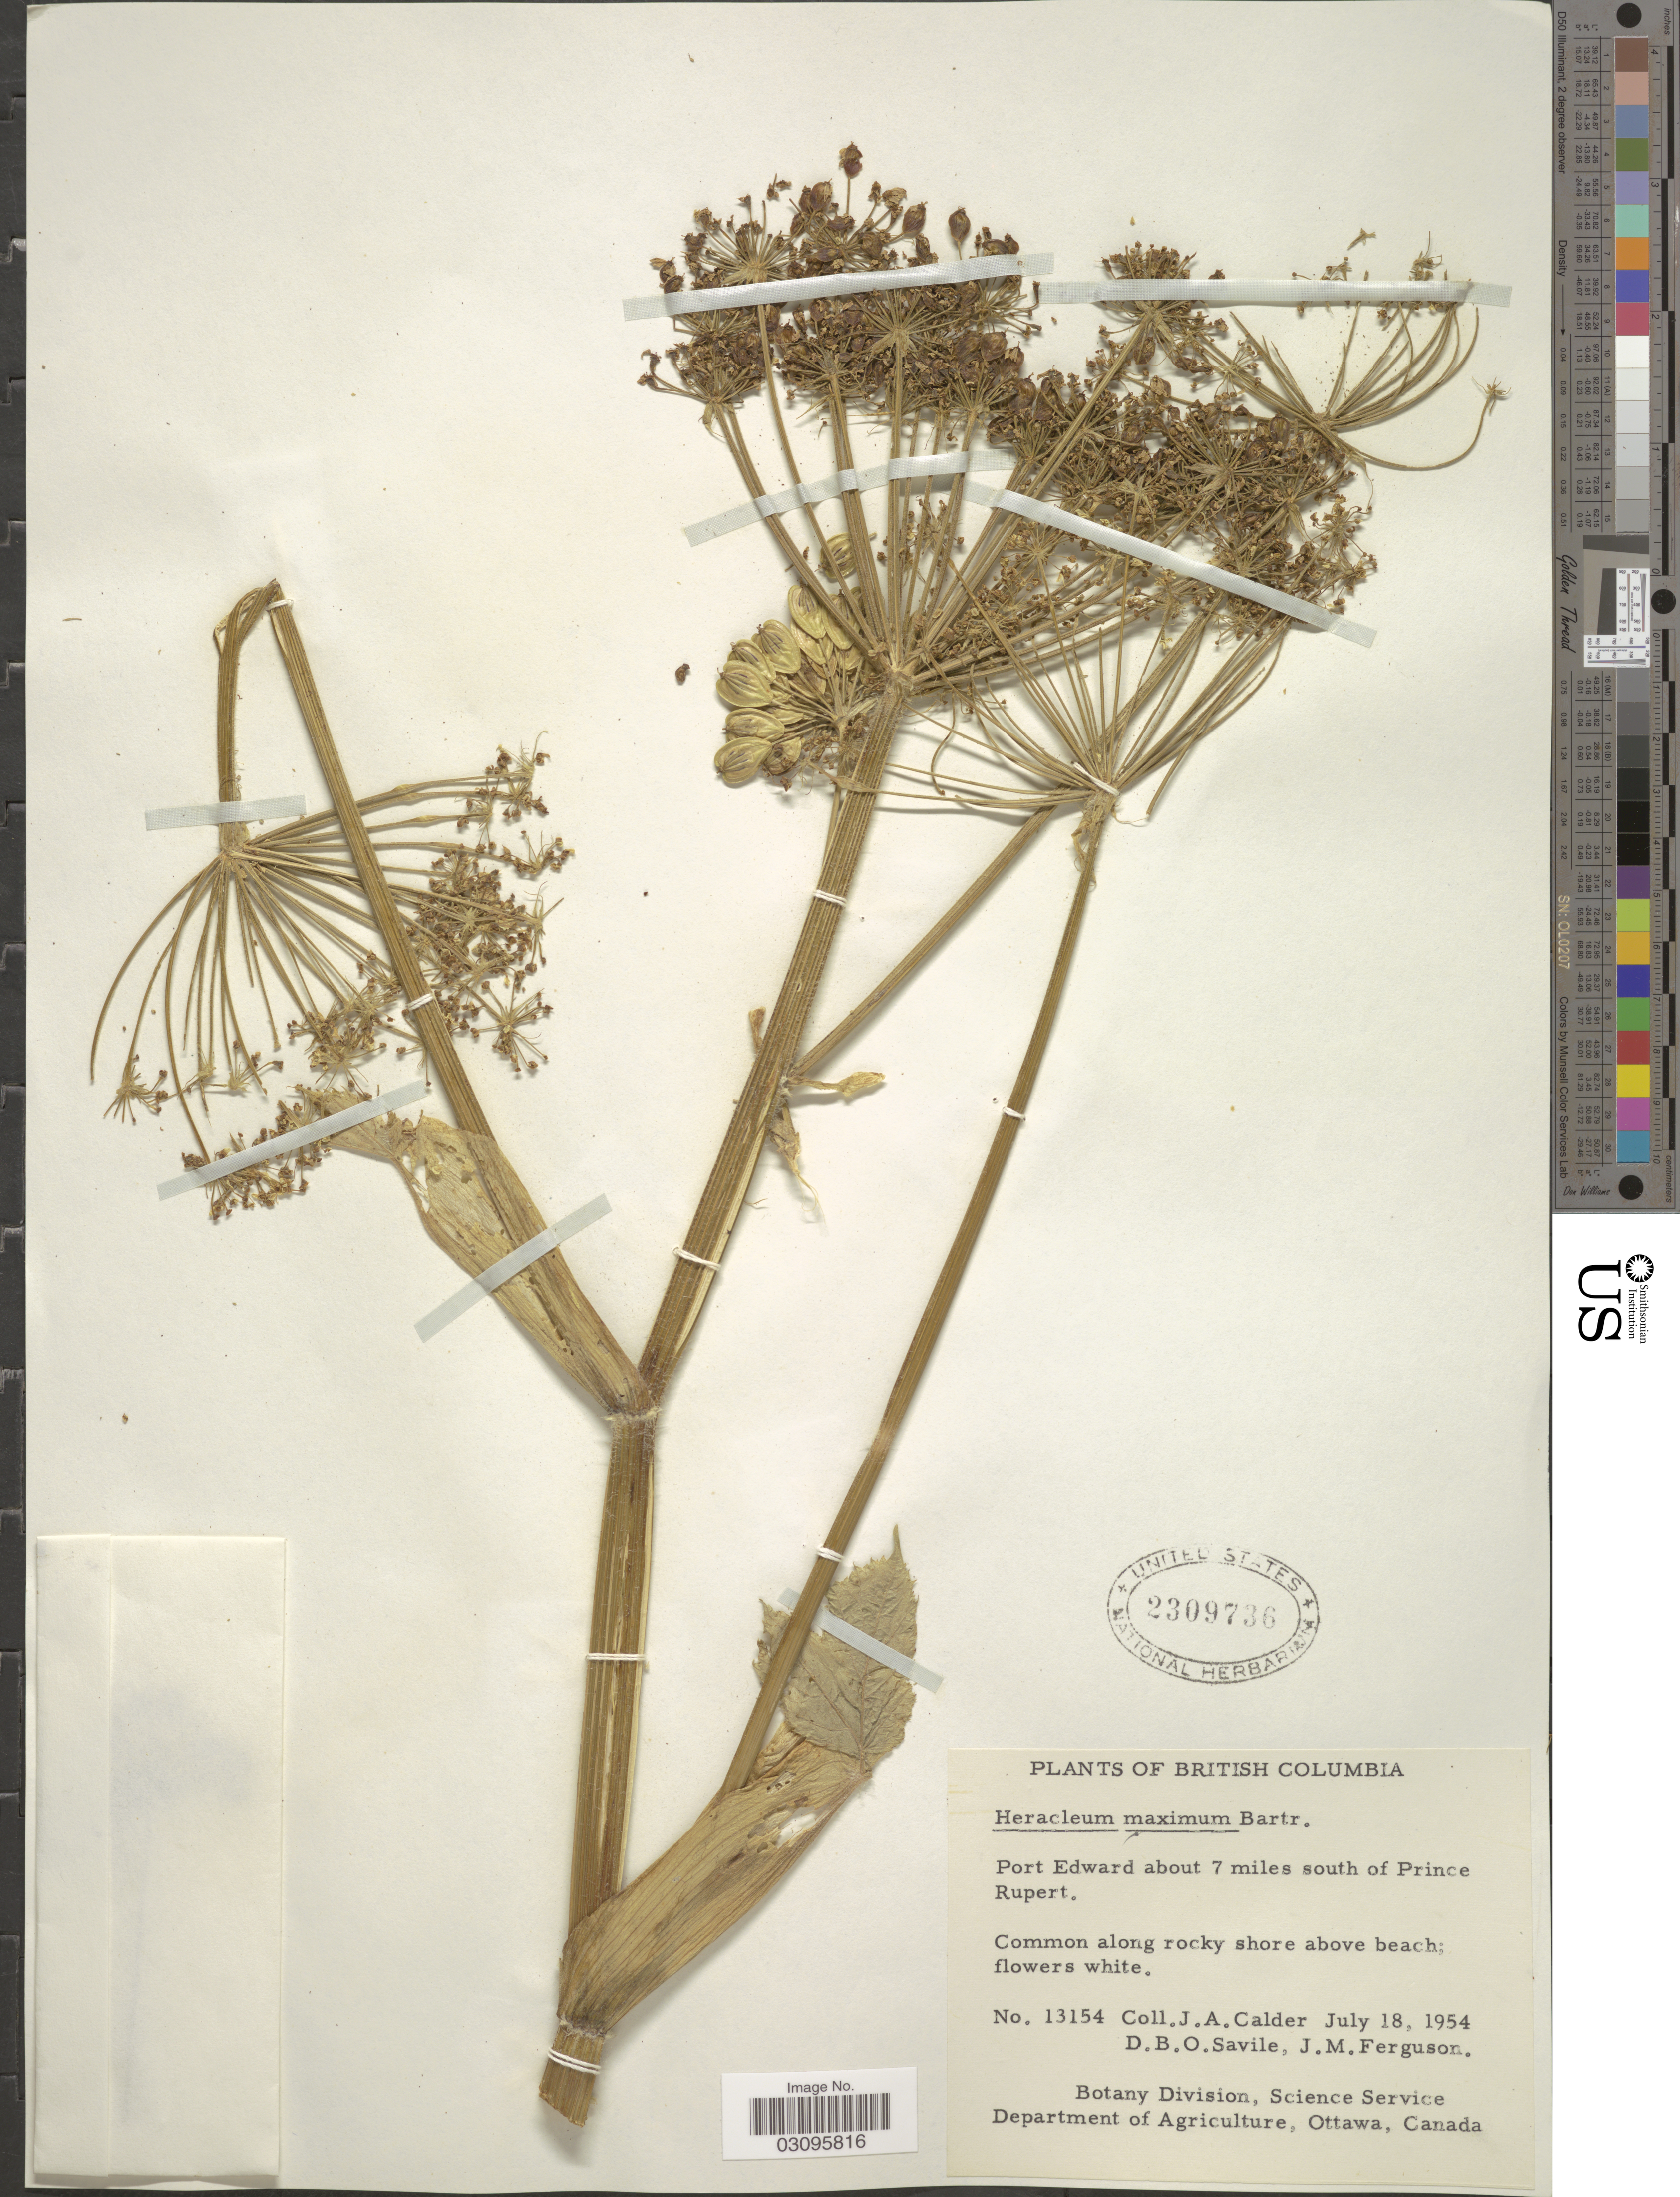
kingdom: Plantae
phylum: Tracheophyta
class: Magnoliopsida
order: Apiales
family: Apiaceae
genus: Heracleum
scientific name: Heracleum maximum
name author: W. Bartram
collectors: J. A. Calder, D. Savile & J. M. Ferguson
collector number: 13154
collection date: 1954-07-18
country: Canada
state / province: British Columbia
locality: Port Edward about 7 miles south of Prince Rupert.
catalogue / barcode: US 2309736